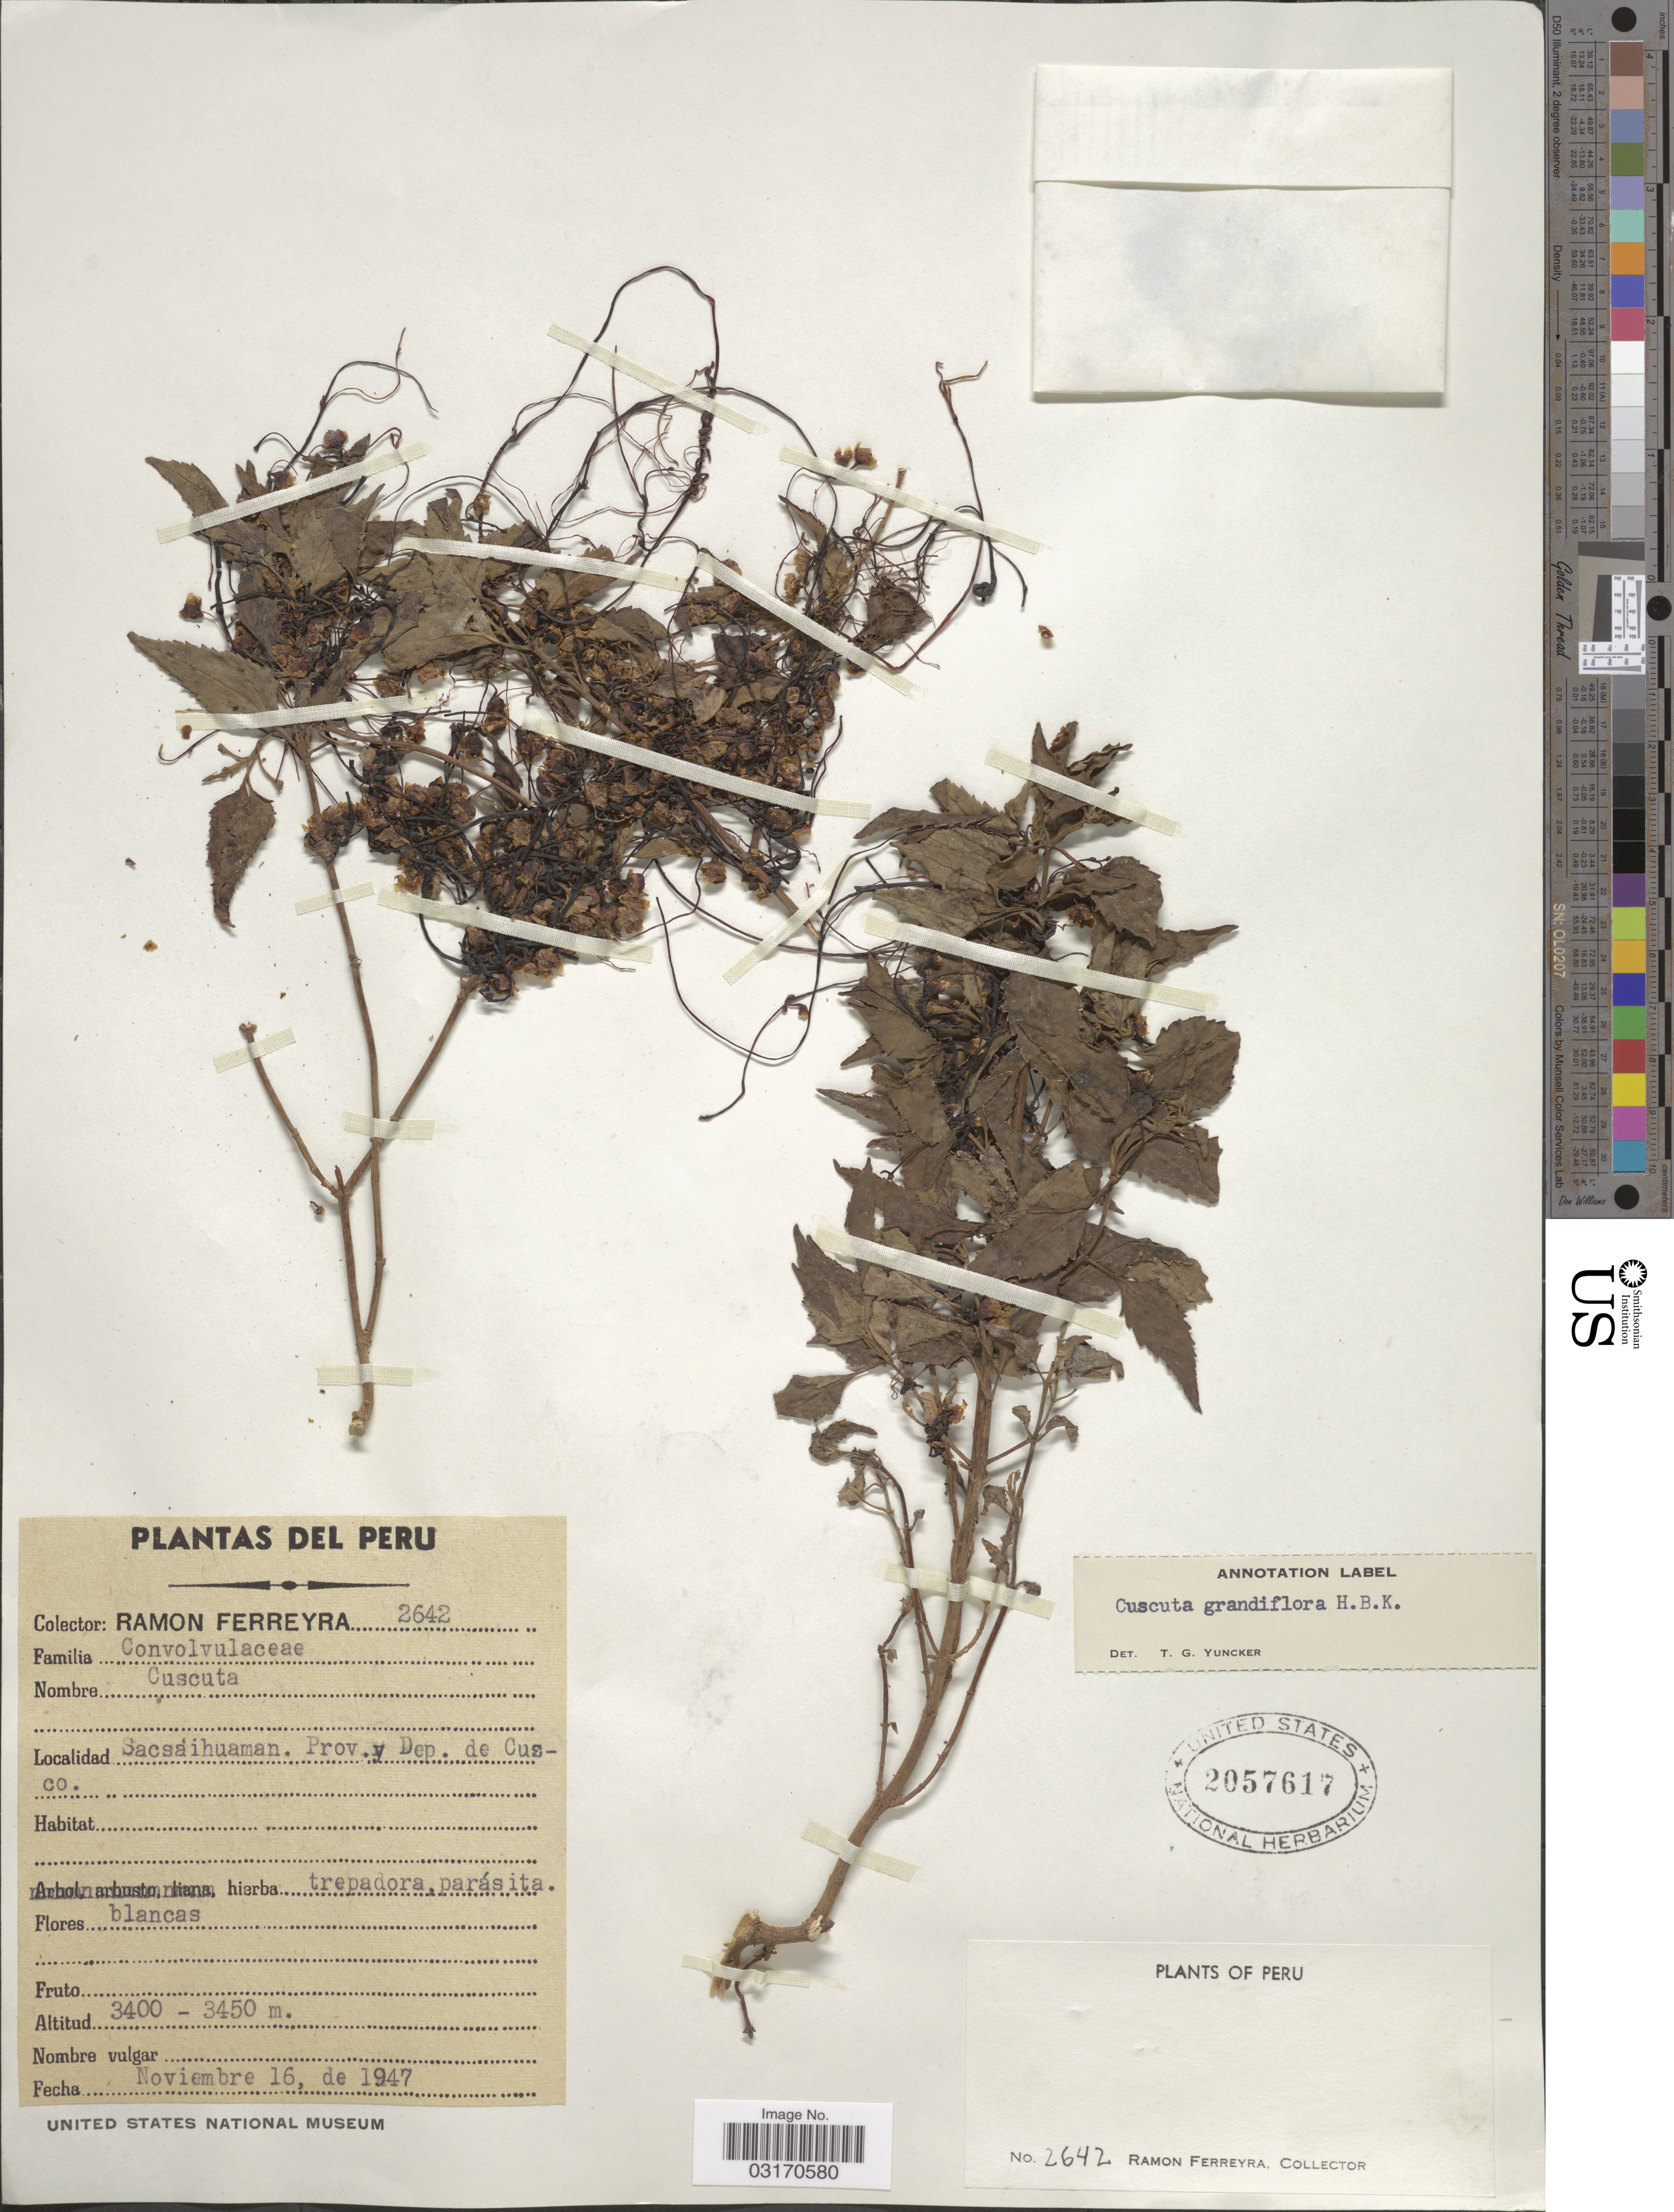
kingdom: Plantae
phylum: Tracheophyta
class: Magnoliopsida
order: Solanales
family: Convolvulaceae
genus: Cuscuta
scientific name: Cuscuta grandiflora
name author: Kunth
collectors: R. A. Ferreyra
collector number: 2642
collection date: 1947-11-16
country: Peru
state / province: Cusco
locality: Sacsaihuaman. Prov. y Dep. de Cuzco.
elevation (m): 3400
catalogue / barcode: US 2057617